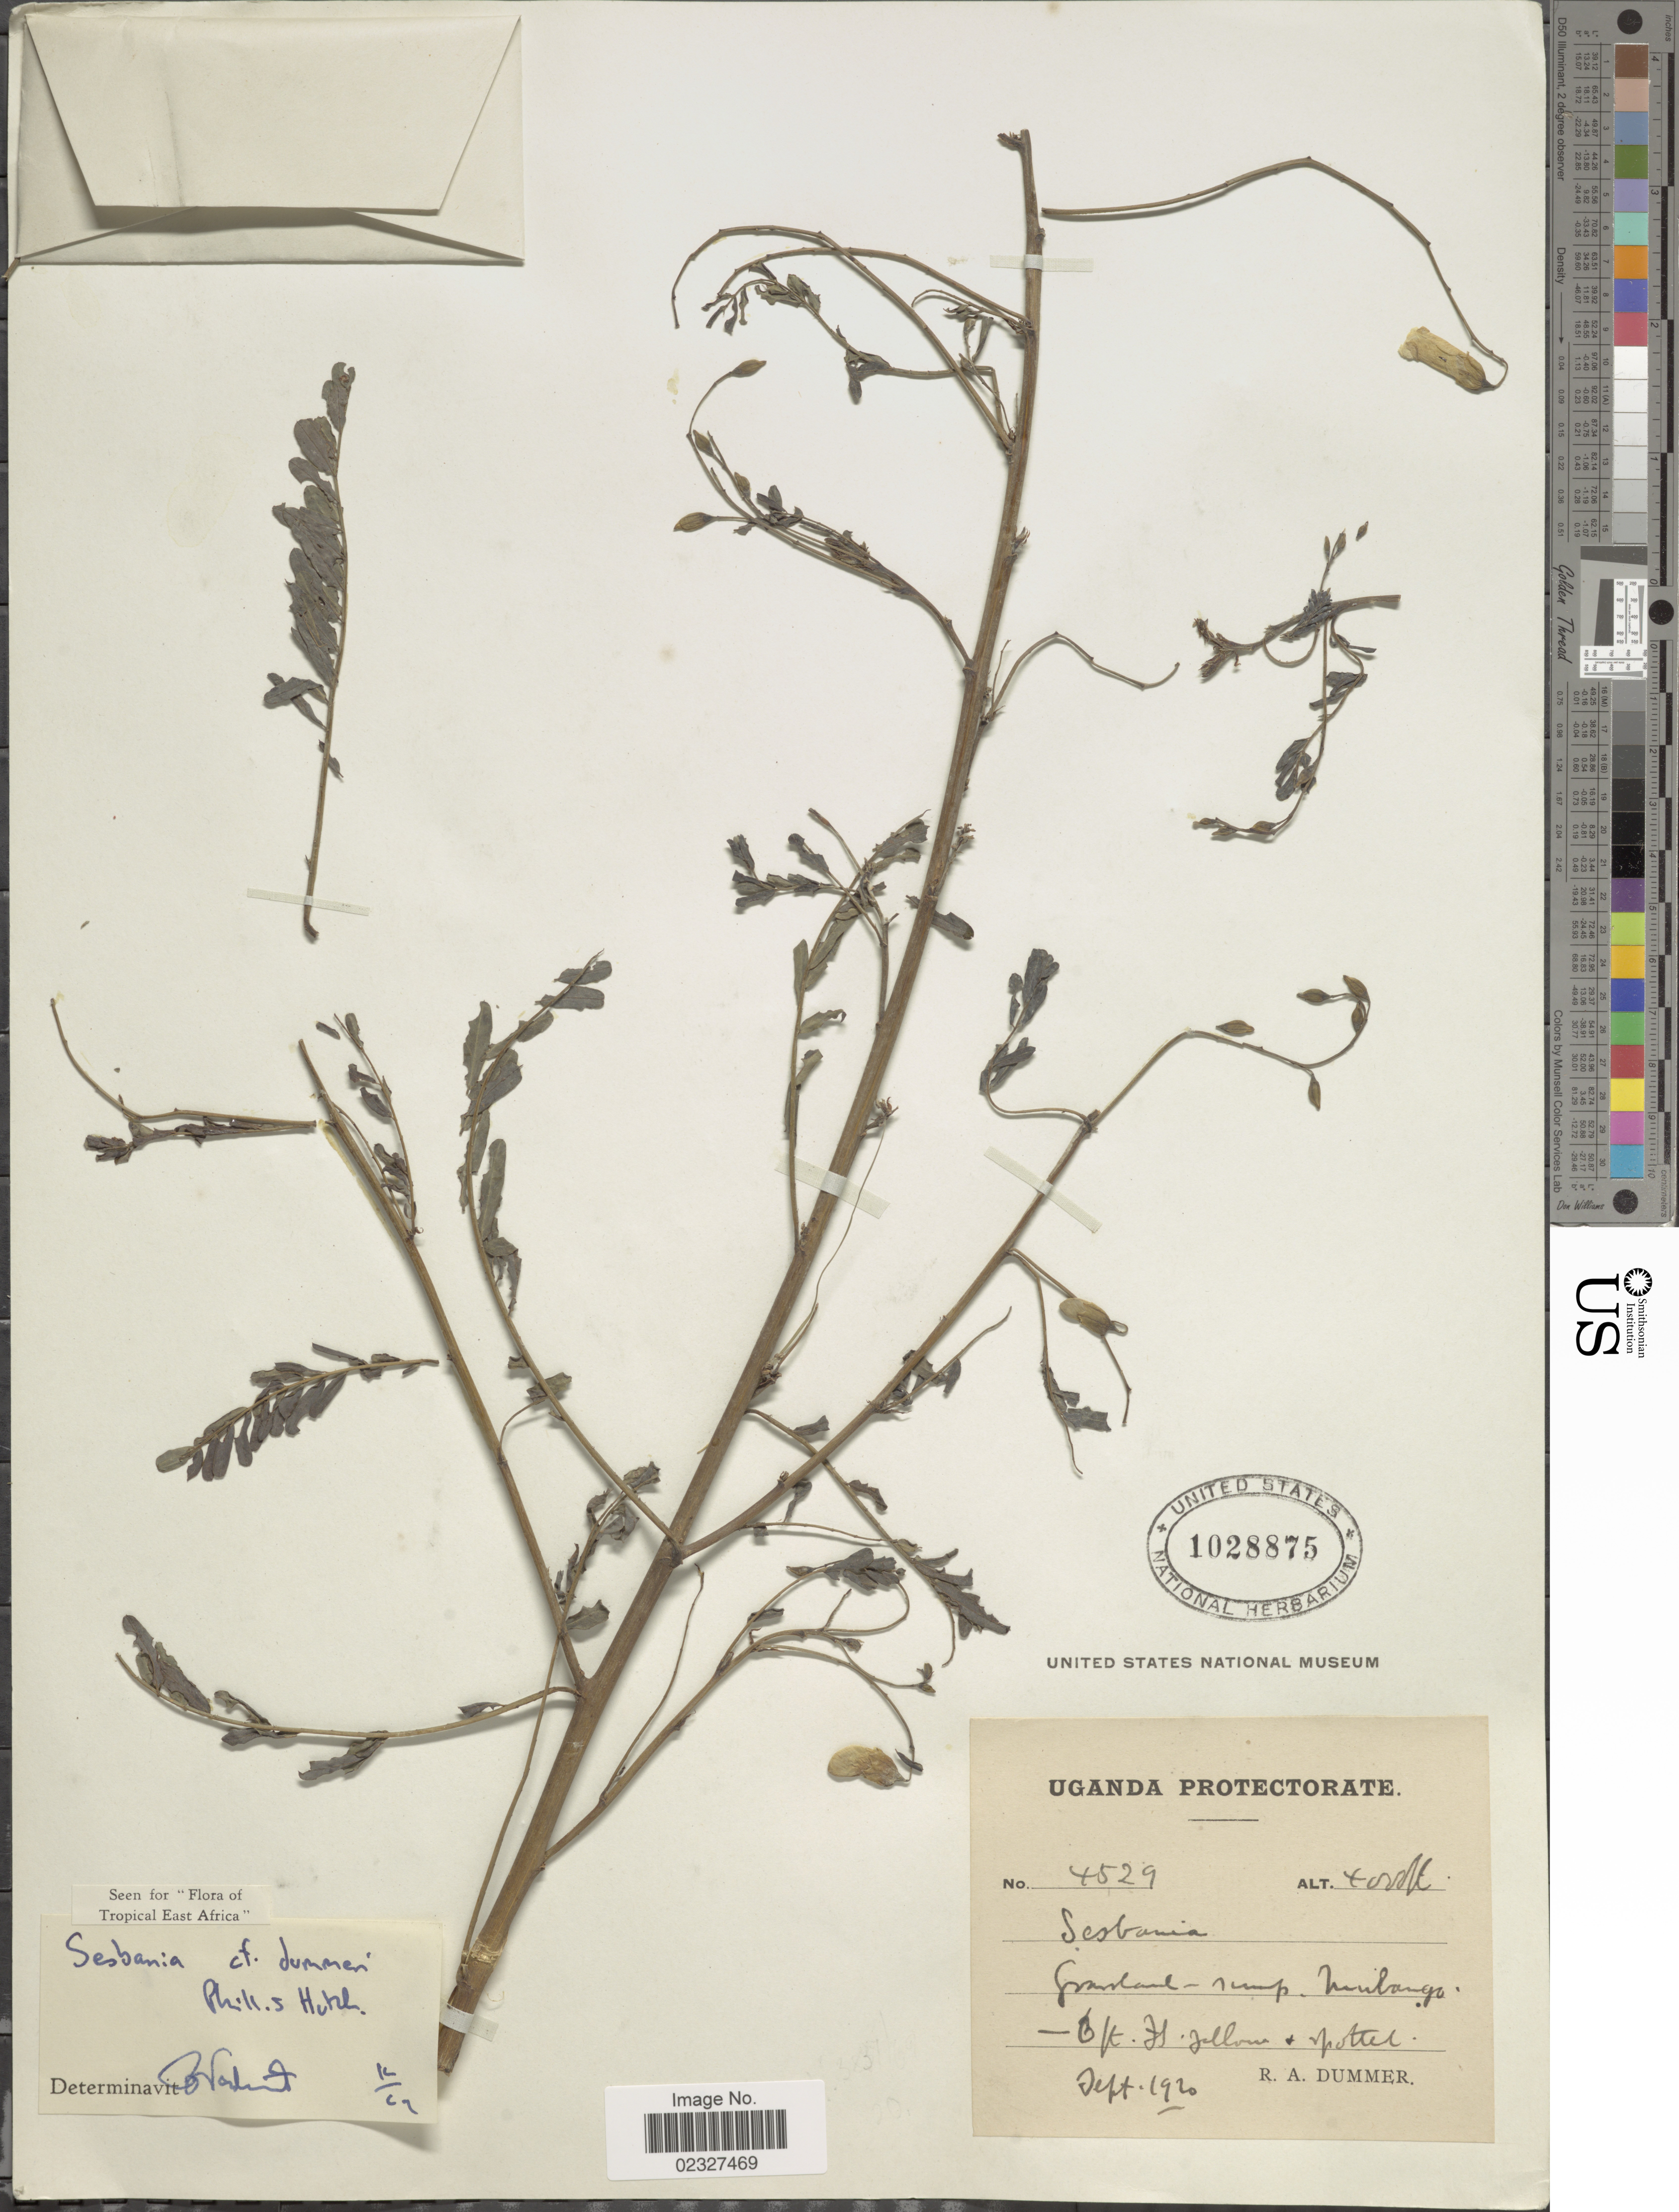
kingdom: Plantae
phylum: Tracheophyta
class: Magnoliopsida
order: Fabales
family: Fabaceae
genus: Sesbania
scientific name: Sesbania dummeri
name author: E. Phillips & Hutch.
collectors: R. Dümmer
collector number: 4529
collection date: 1920-09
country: Uganda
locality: Grassland swamp, Mulange.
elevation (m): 1219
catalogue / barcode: US 1028875